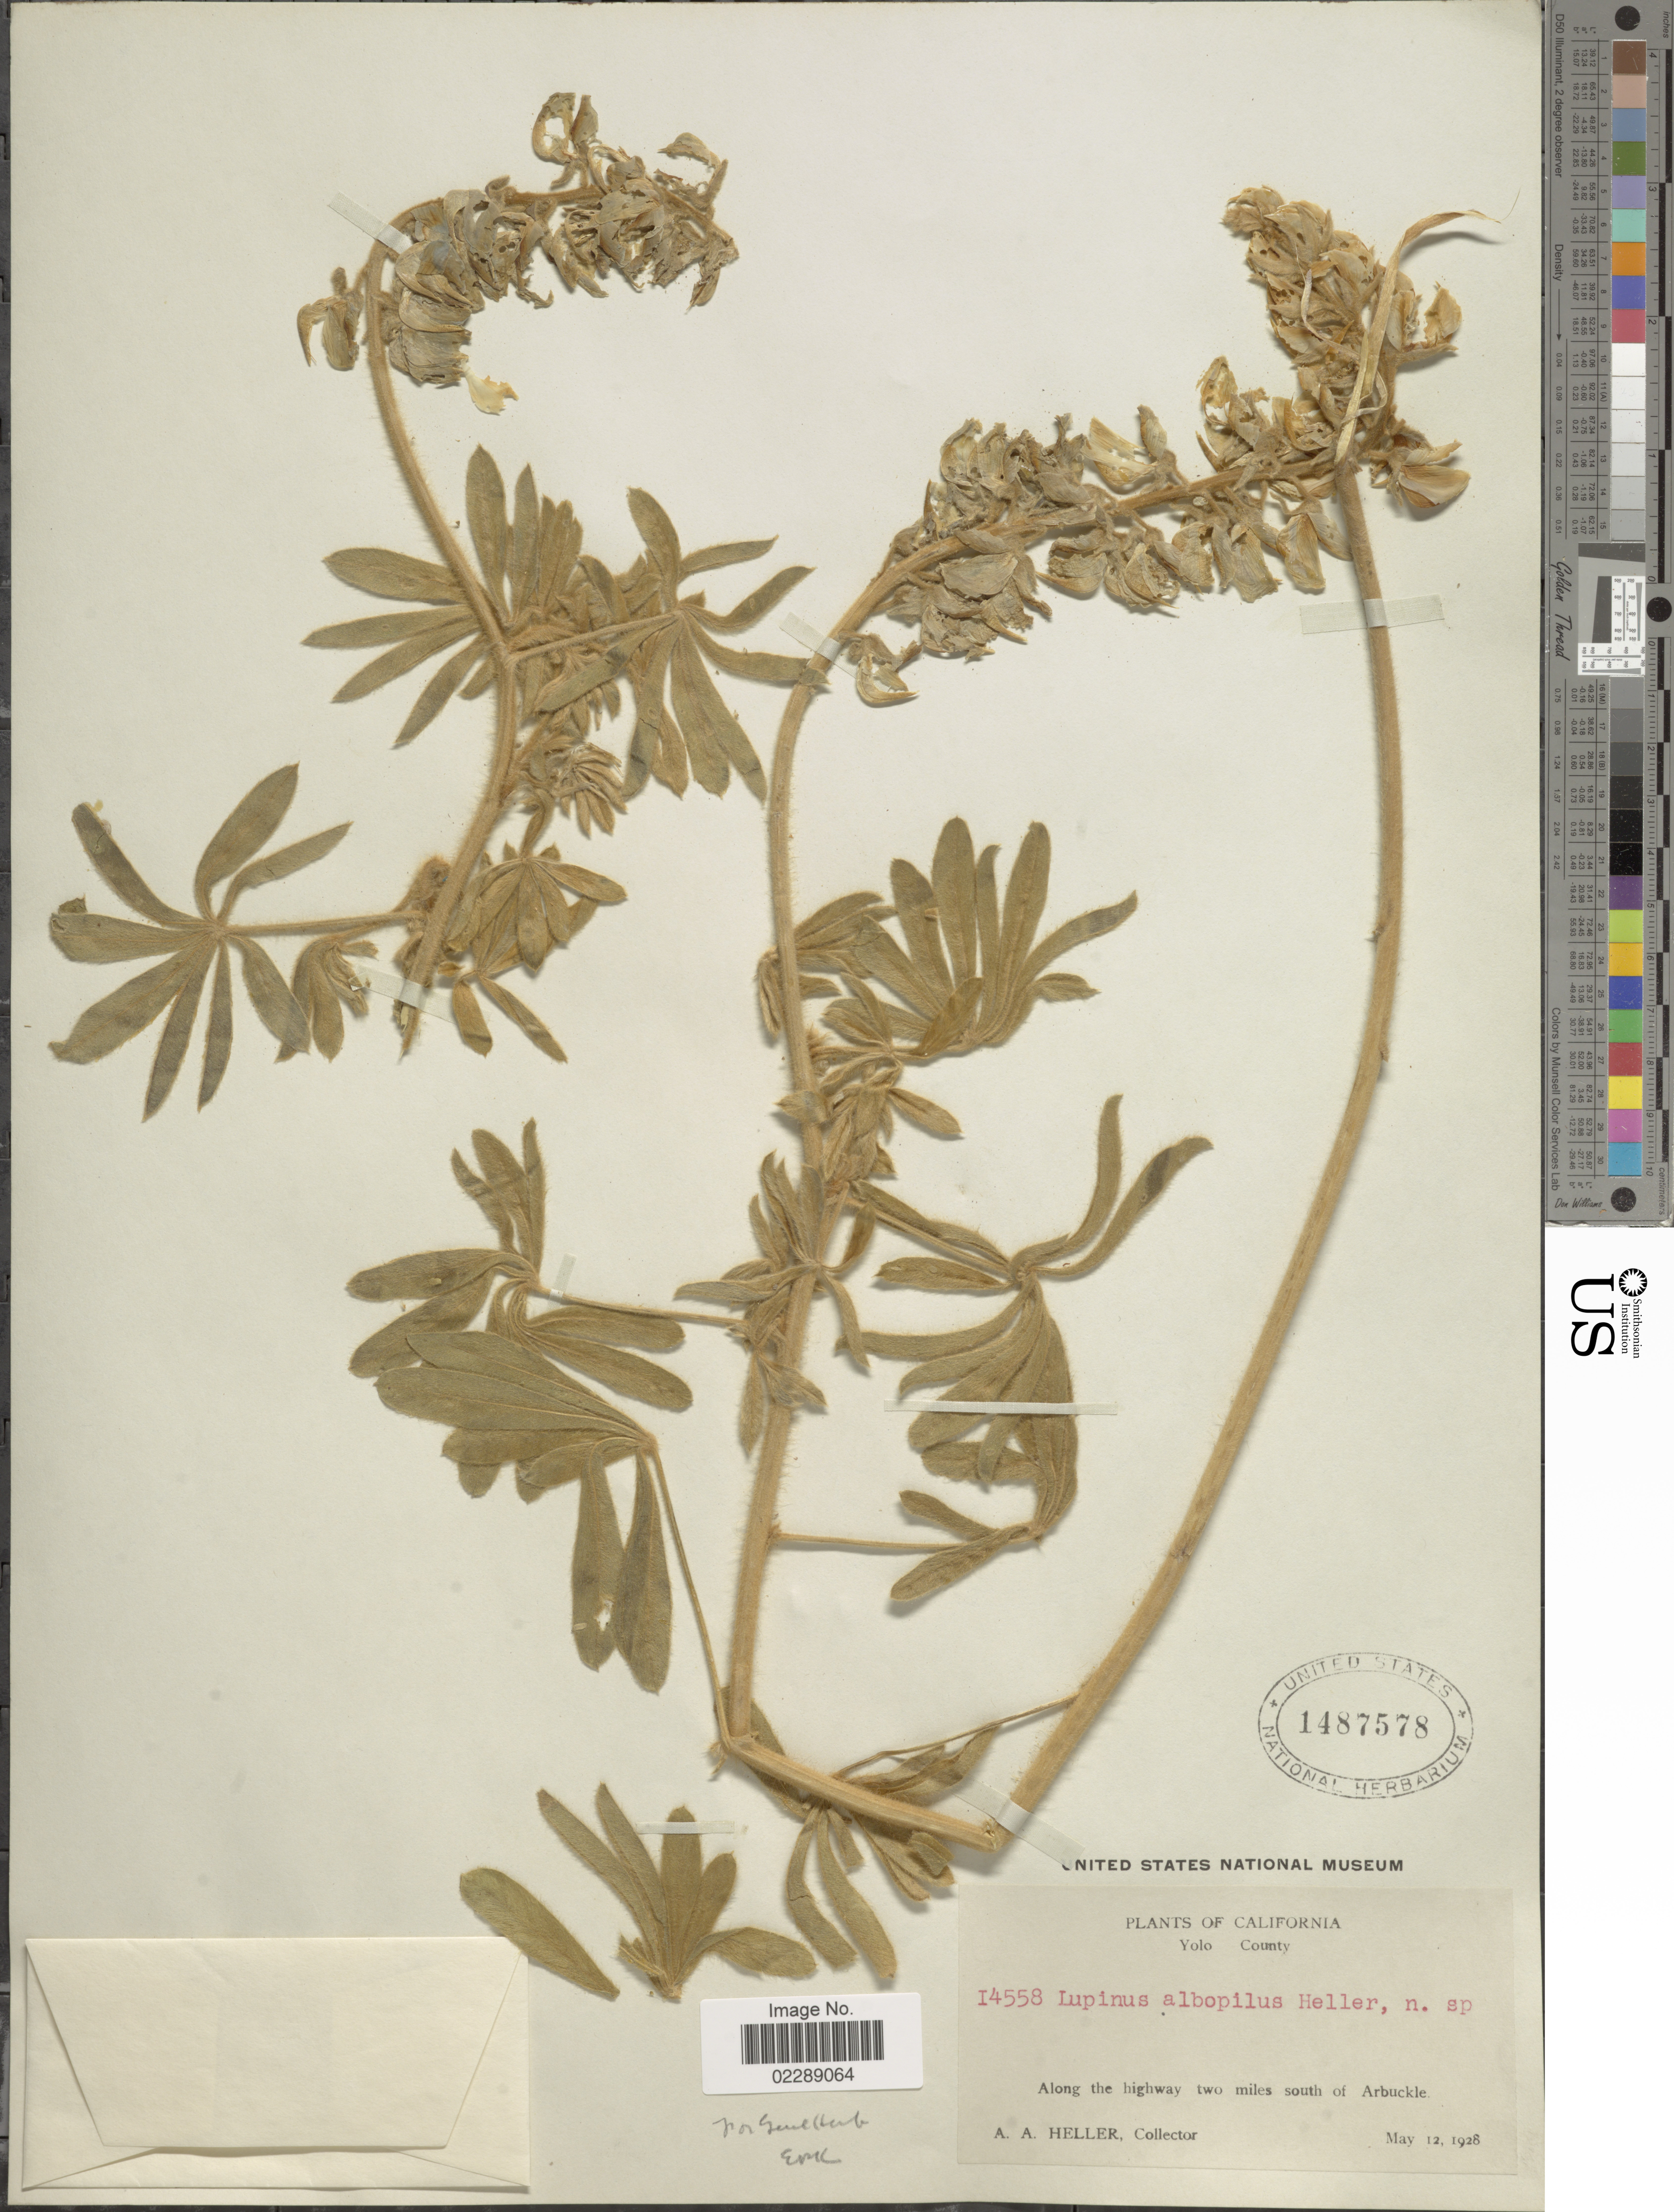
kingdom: Plantae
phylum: Tracheophyta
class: Magnoliopsida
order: Fabales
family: Fabaceae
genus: Lupinus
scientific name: Lupinus sp.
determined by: Strong, Mark T., (BOT), Smithsonian Institution - National Museum of Natural History (UNITED STATES)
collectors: A. A. Heller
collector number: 14558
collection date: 1928-05-12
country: United States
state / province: California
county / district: Yolo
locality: Yolo County, Along the highway two ;miles south of Arbuckle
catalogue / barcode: US 1487578